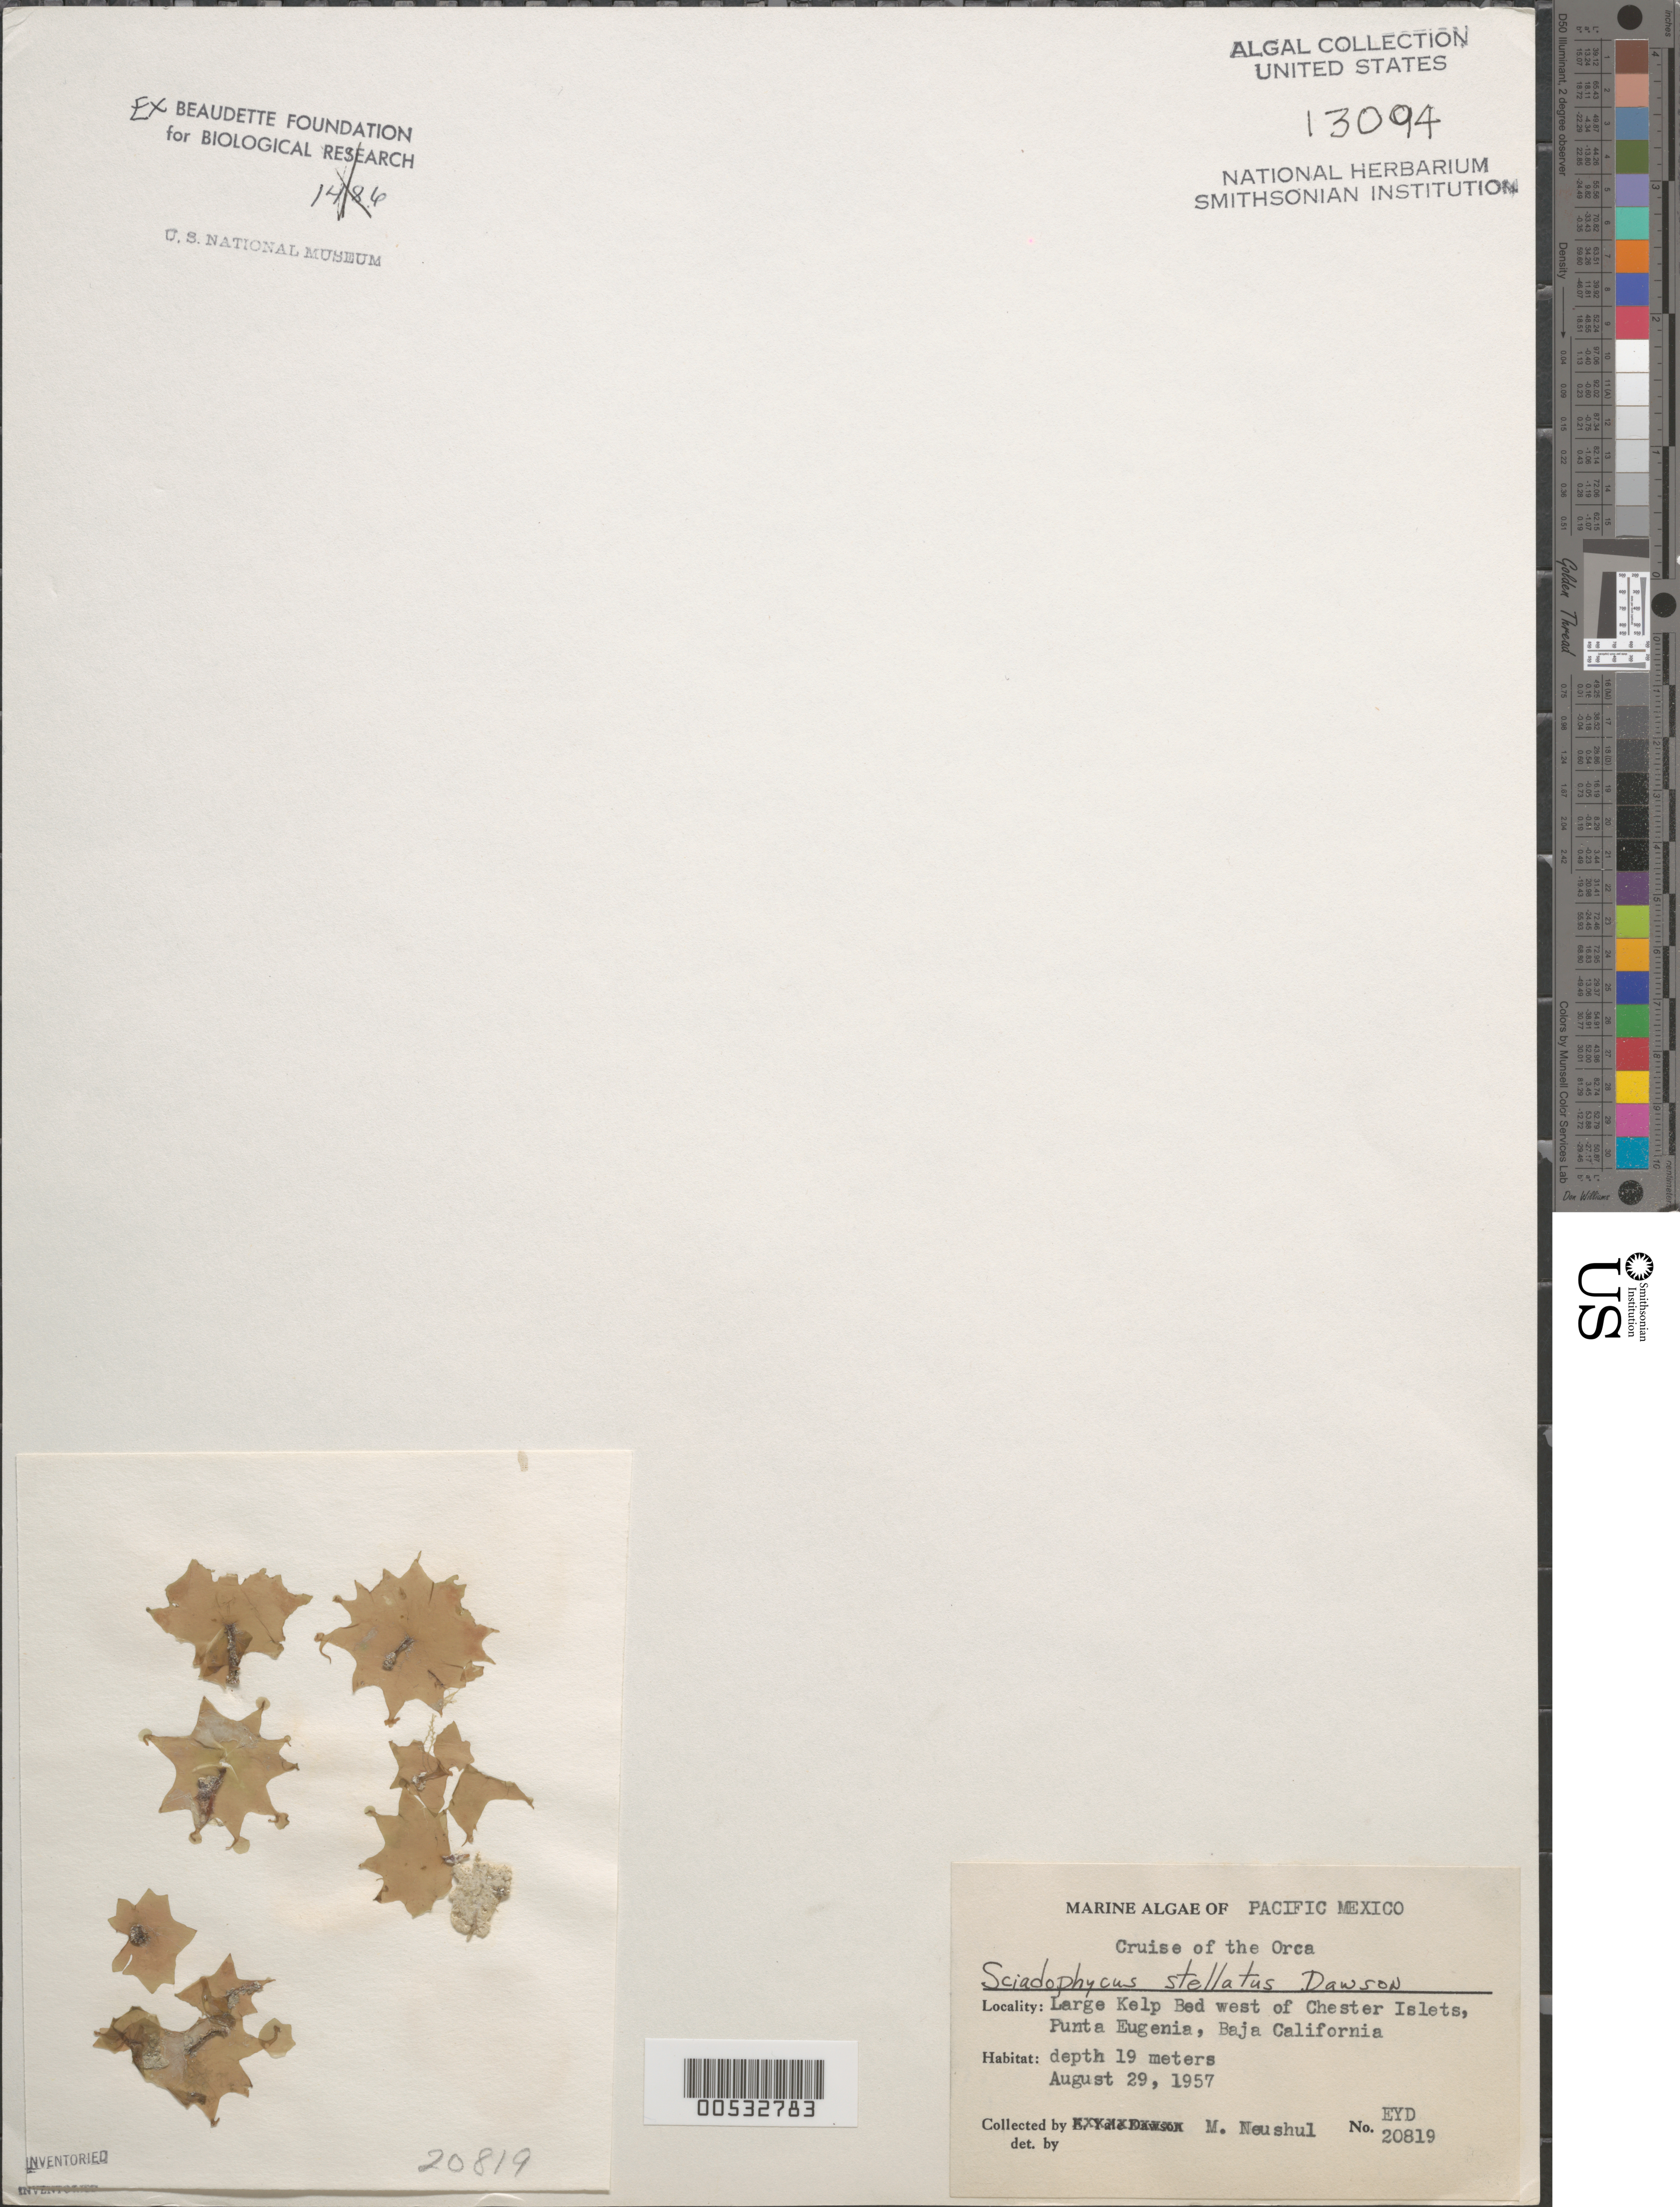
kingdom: Plantae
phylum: Rhodophyta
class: Florideophyceae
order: Rhodymeniales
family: Rhodymeniaceae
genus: Sciadophycus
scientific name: Sciadophycus stellatus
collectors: M. Neushul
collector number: EYD 20819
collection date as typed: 29 Aug 1957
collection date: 1957-08-29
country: Mexico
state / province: Baja California Sur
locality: Punta Eugenia, west of Chester Islets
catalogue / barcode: US 13094